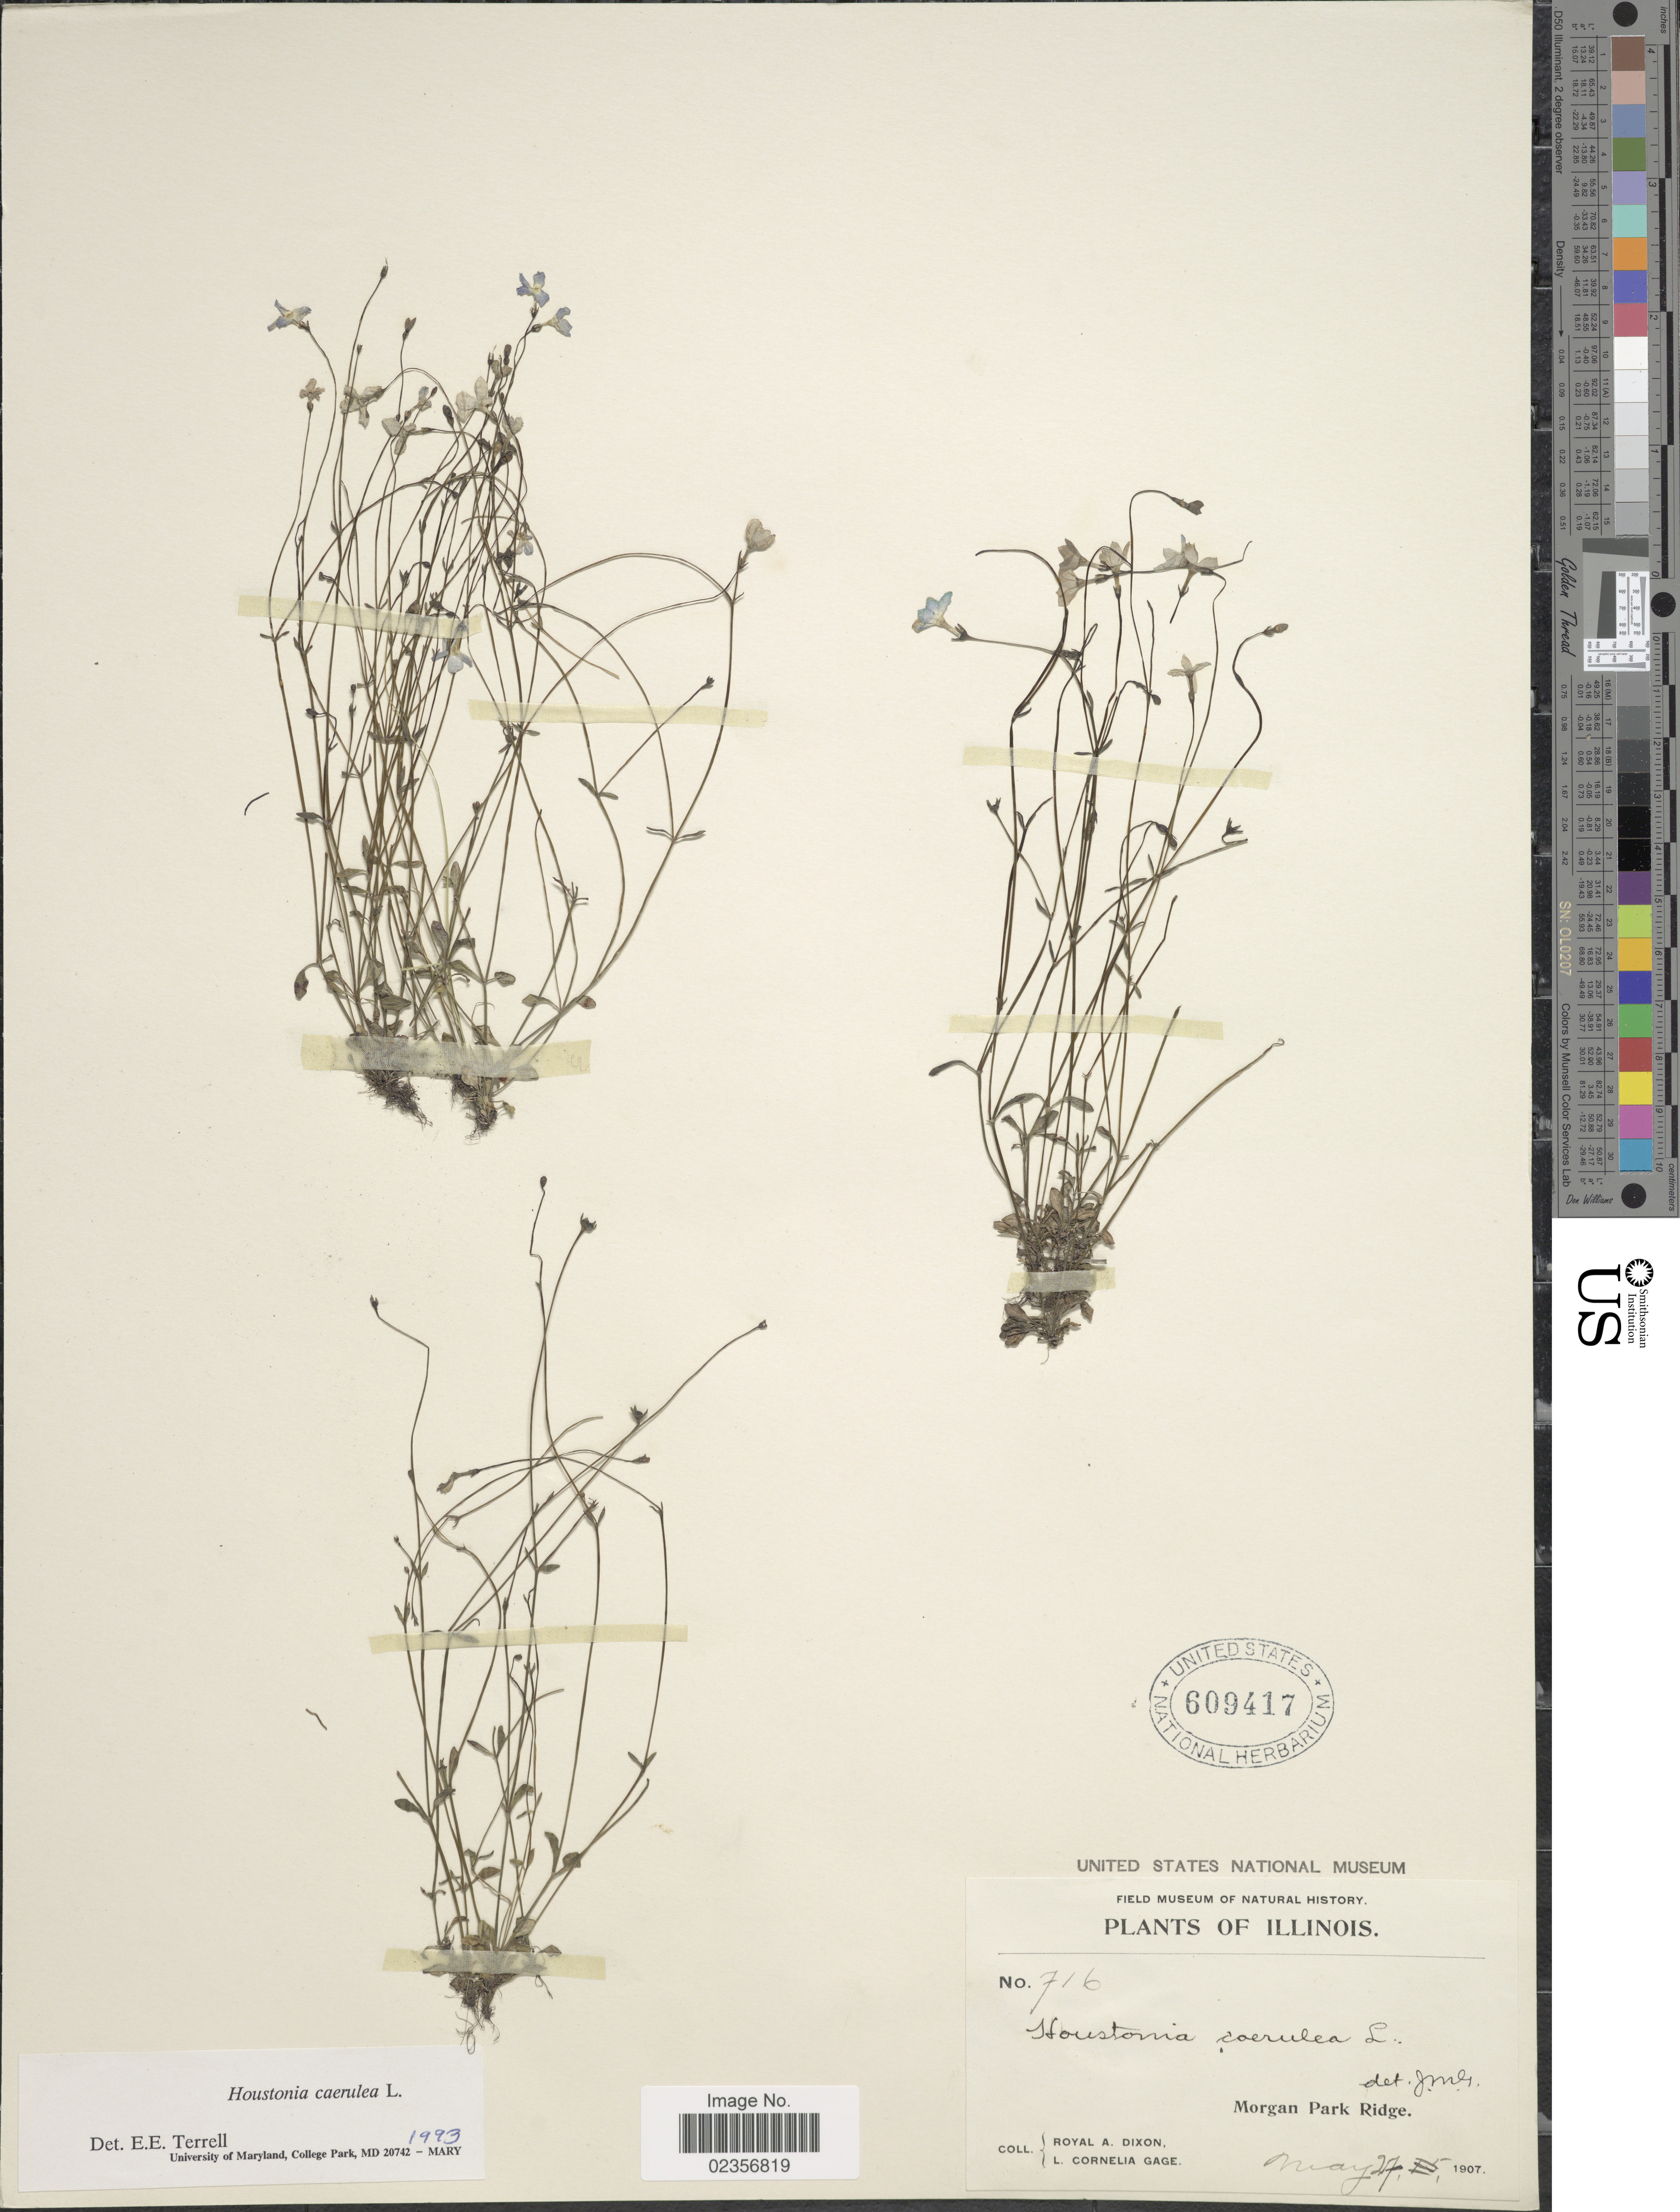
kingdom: Plantae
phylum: Tracheophyta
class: Magnoliopsida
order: Gentianales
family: Rubiaceae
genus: Houstonia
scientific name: Houstonia caerulea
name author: L.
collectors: R. A. Dixon & L. Gage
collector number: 716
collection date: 1907-05-27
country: United States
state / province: Illinois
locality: Morgan Park Ridge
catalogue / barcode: US 609417